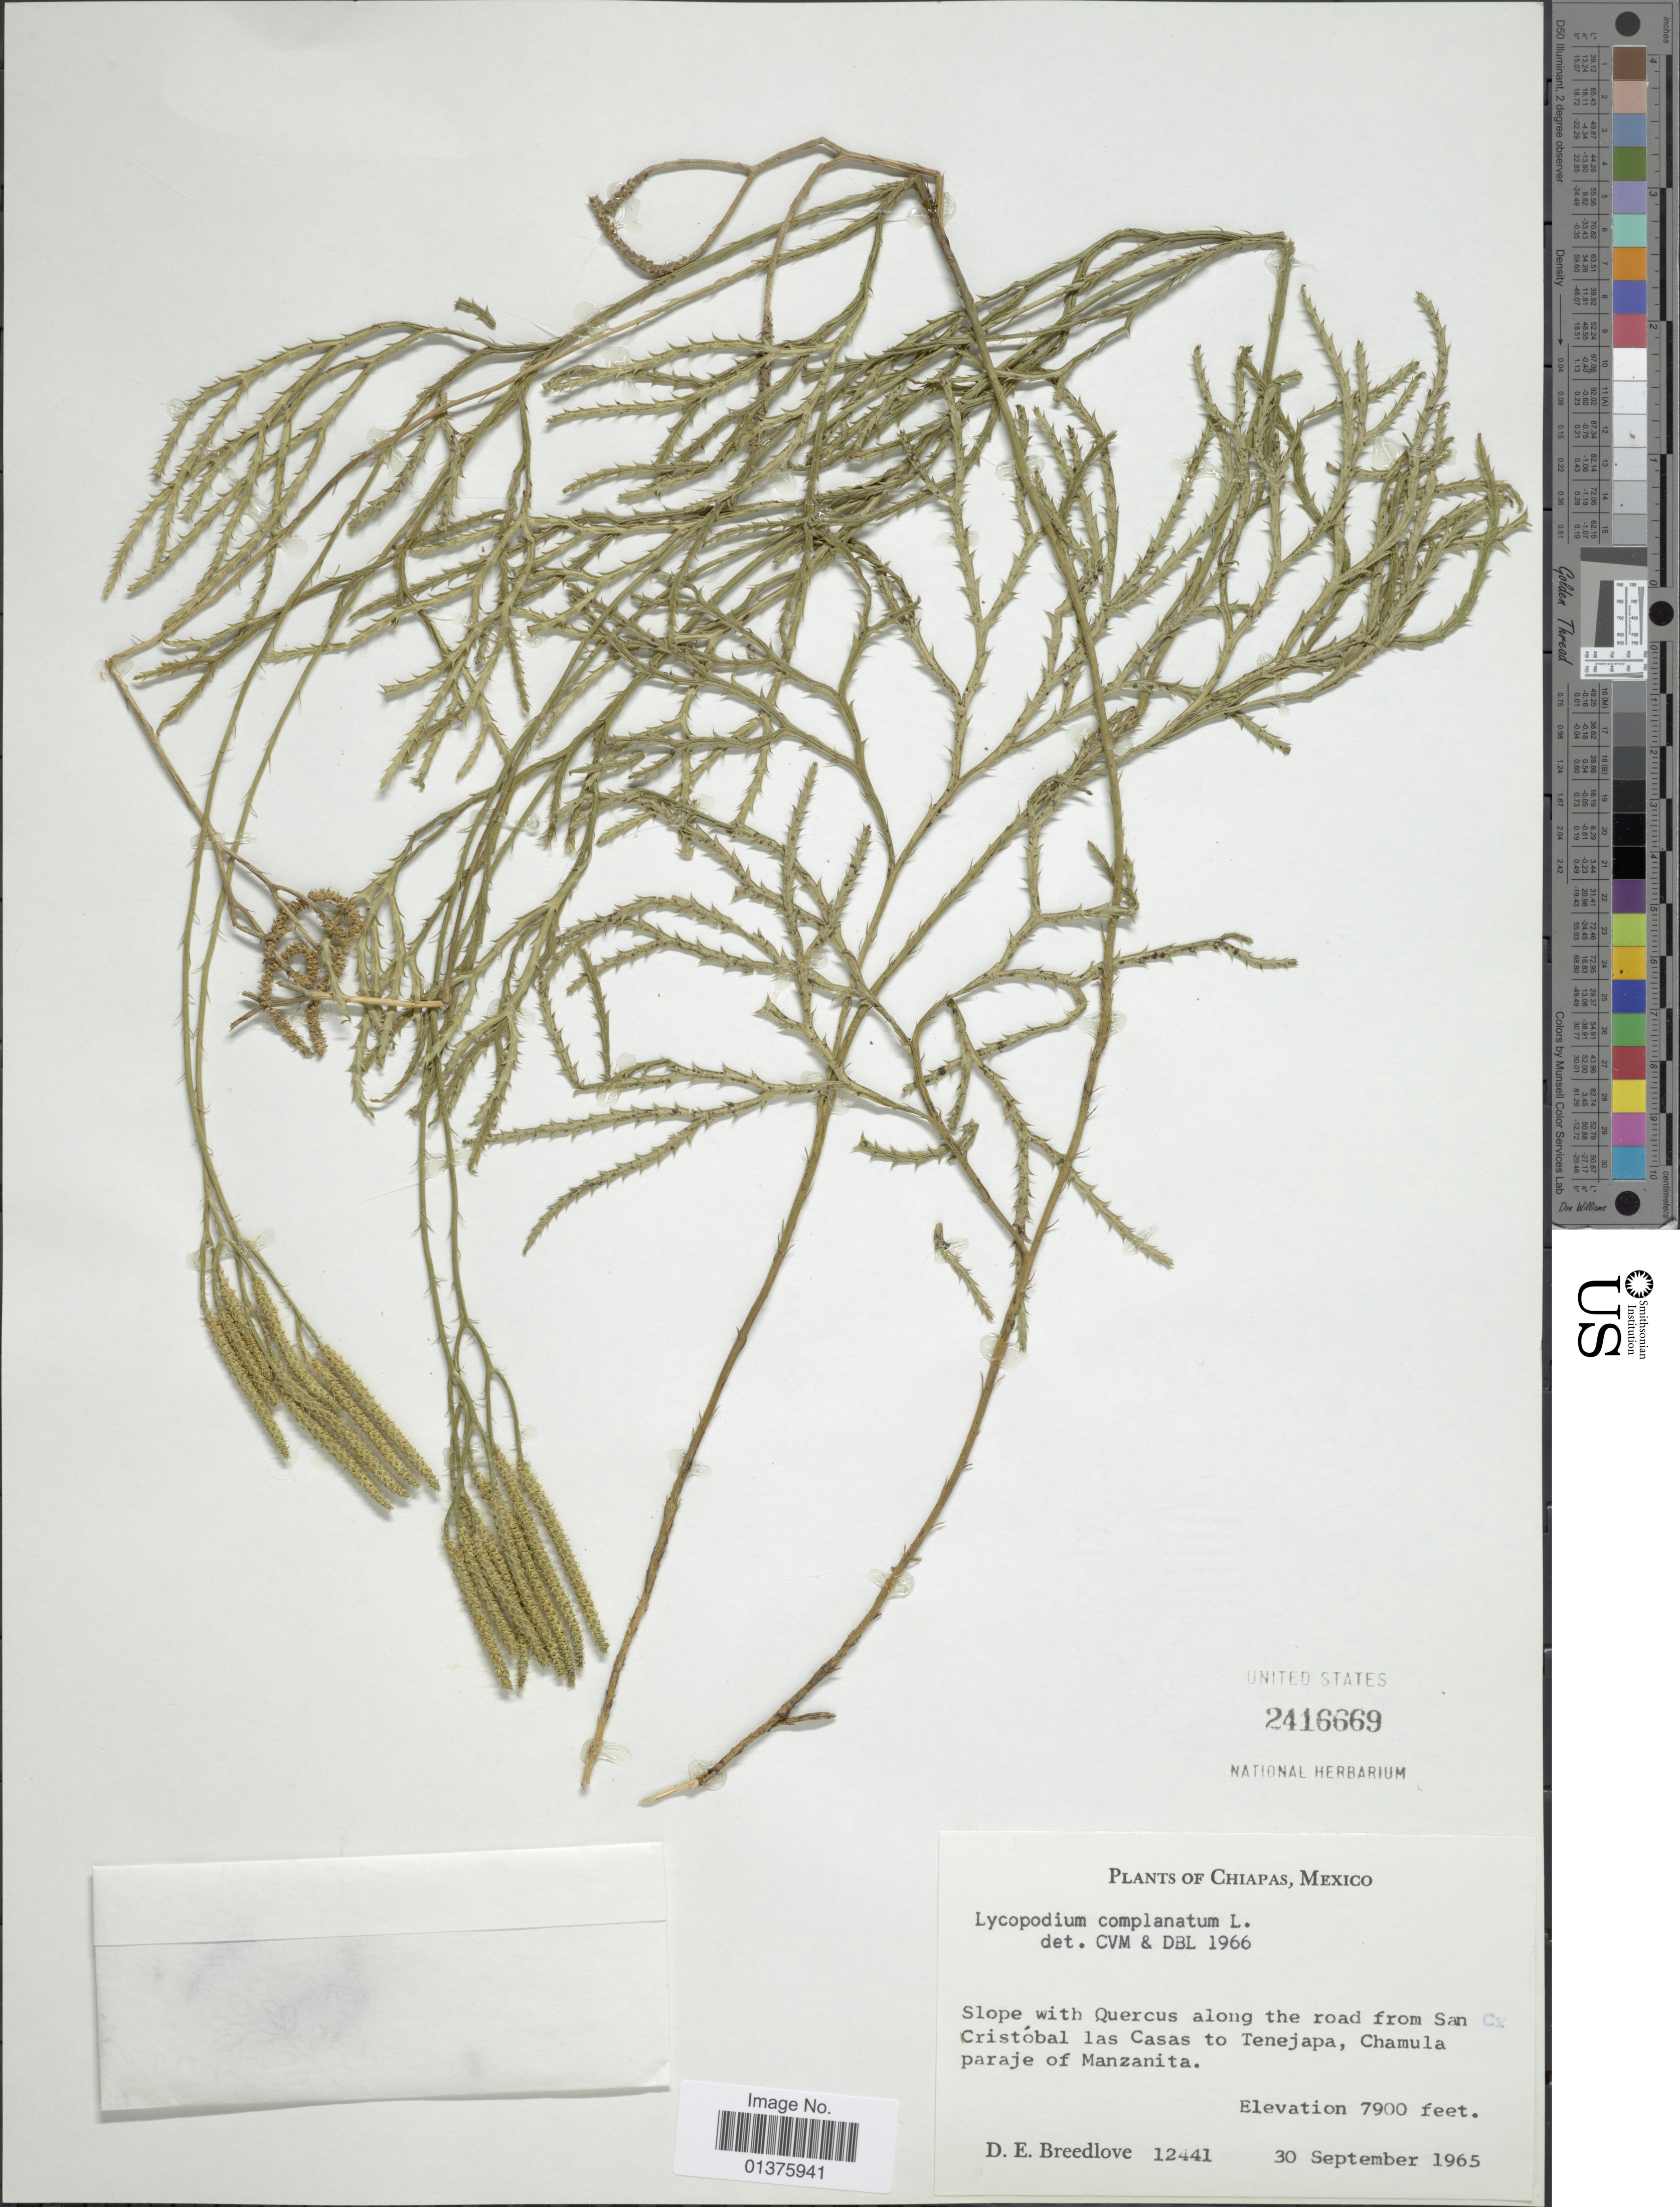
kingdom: Plantae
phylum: Tracheophyta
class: Lycopodiopsida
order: Lycopodiales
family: Lycopodiaceae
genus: Diphasiastrum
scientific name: Diphasiastrum thyoides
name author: (Humb. & Bonpl. ex Willd.) Holub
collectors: D. E. Breedlove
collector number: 12441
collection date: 1965-09-30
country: Mexico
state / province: Chiapas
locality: Slope along the road from San Cristobal las Casas to Tenejapa, Chamula paraje of Manzanita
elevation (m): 2408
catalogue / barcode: US 2416669